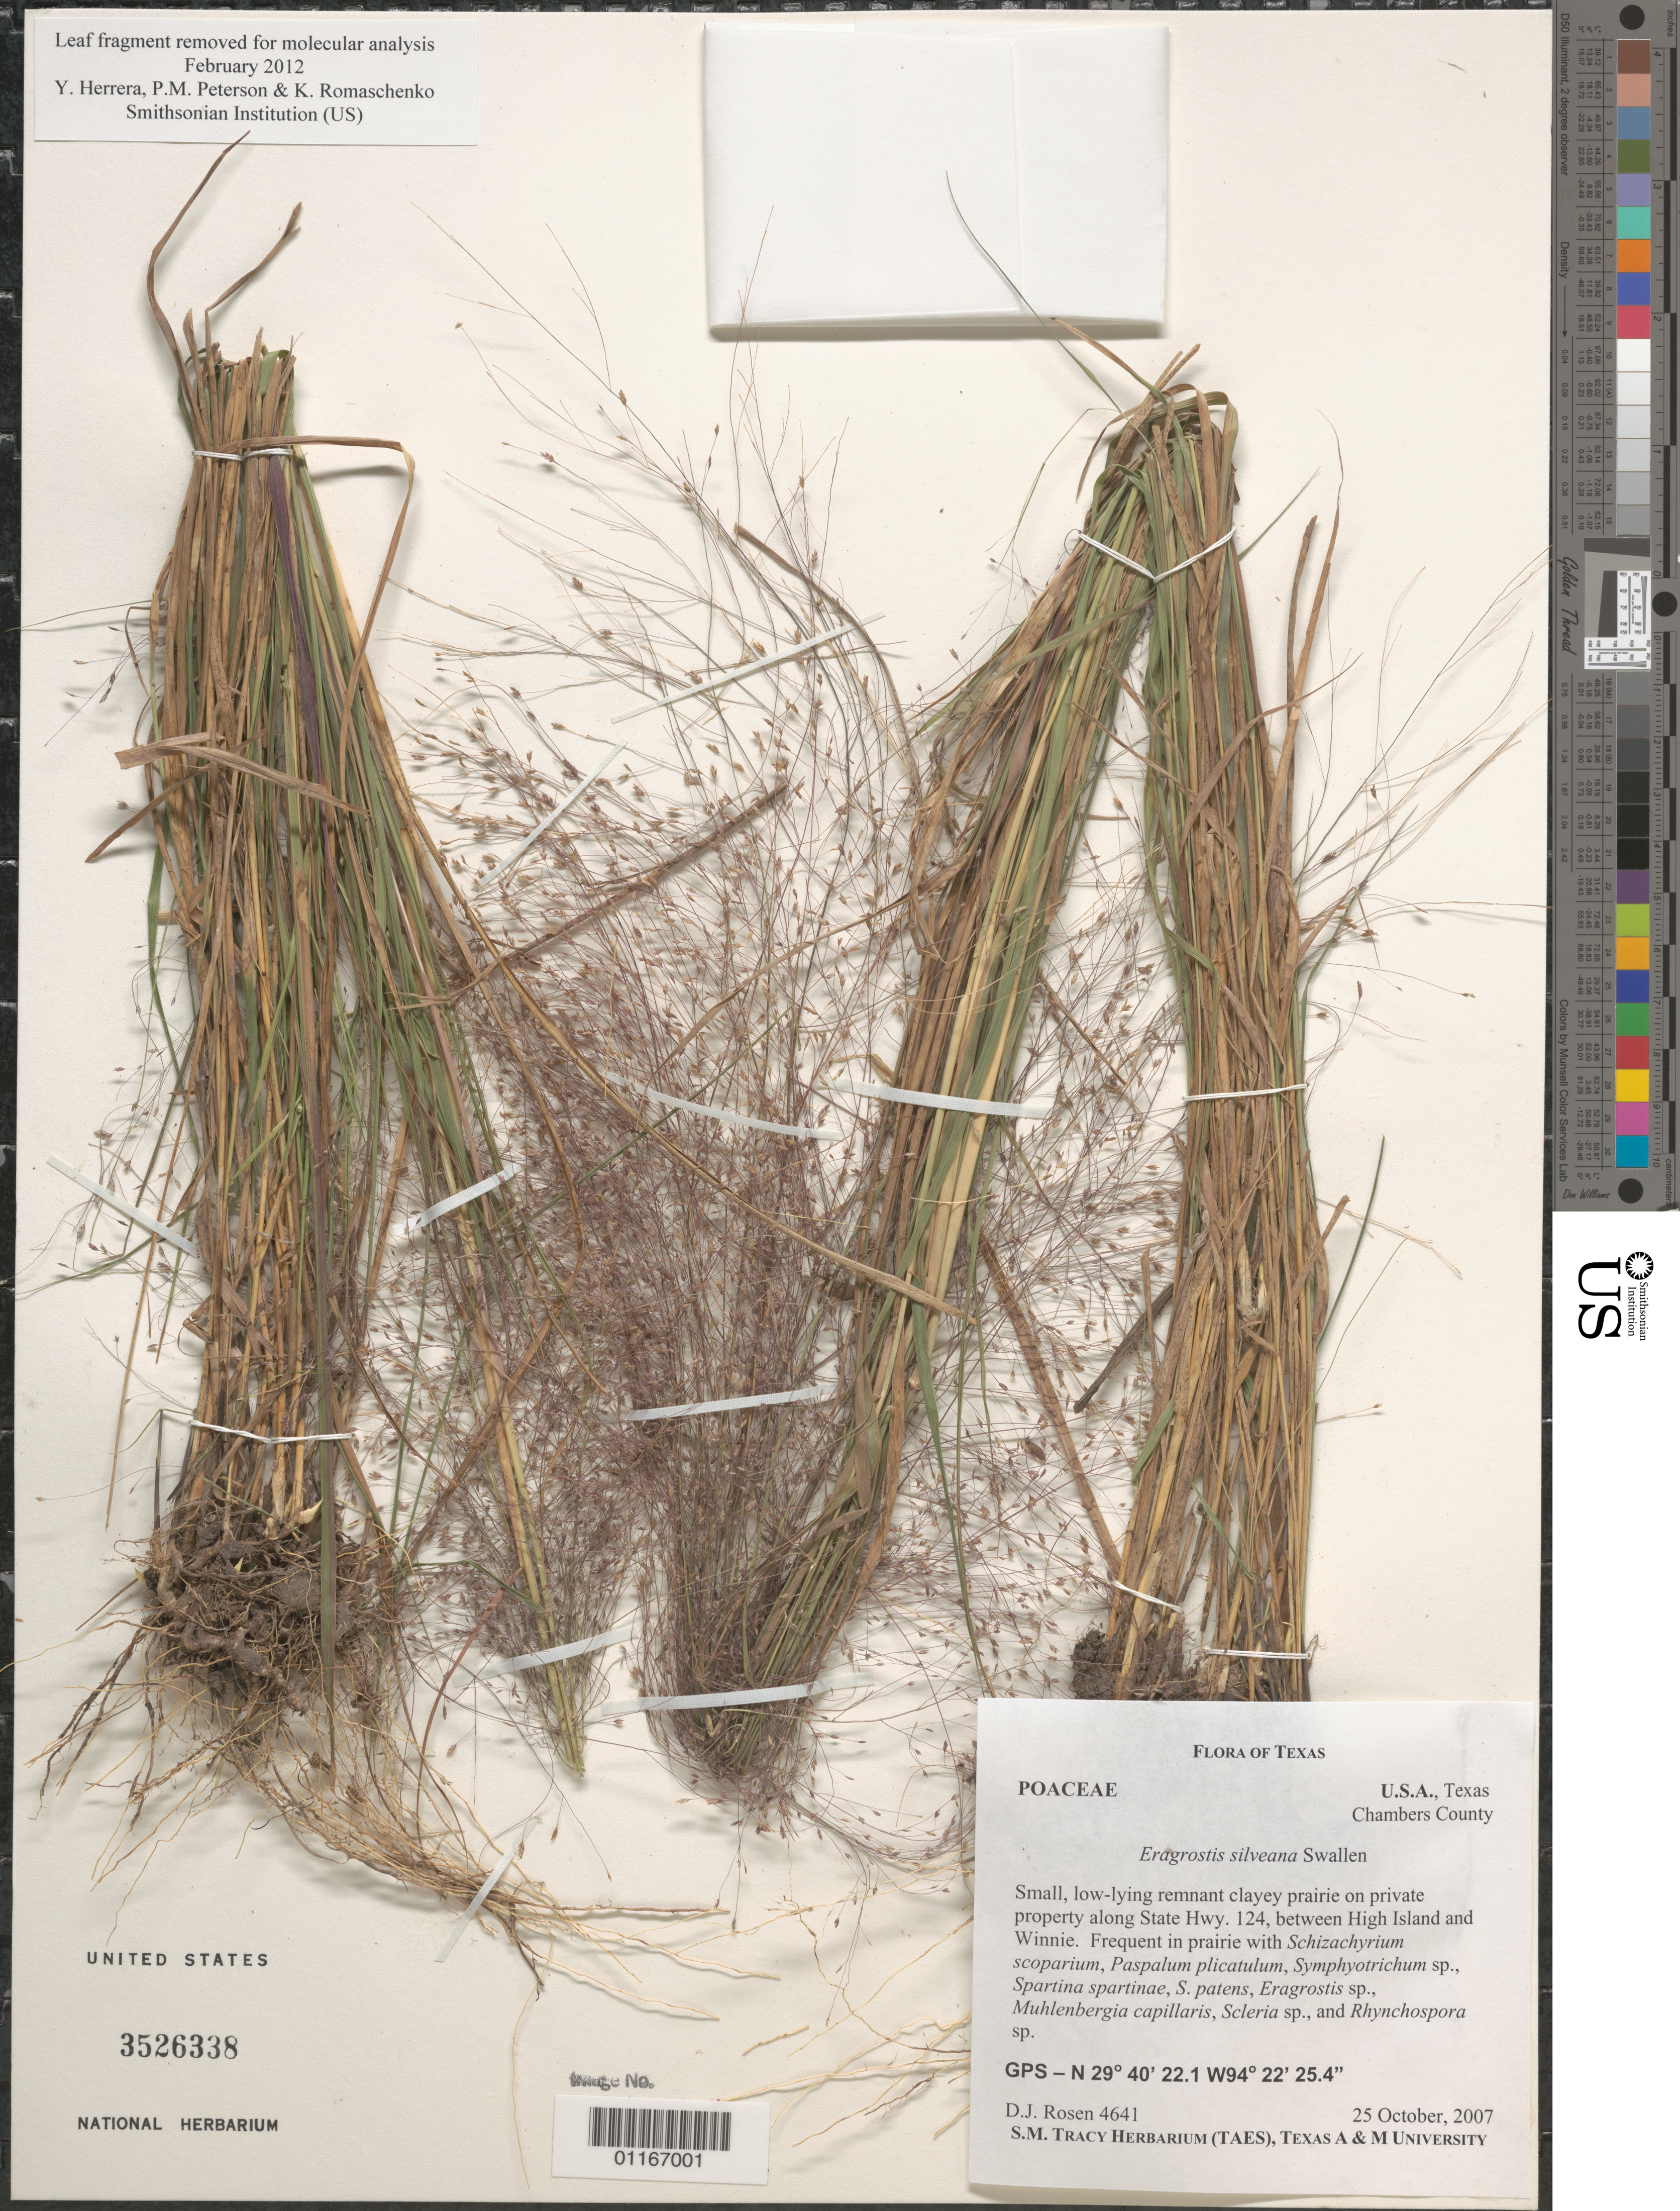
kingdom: Plantae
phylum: Tracheophyta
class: Liliopsida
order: Poales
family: Poaceae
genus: Eragrostis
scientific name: Eragrostis silveana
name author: Swallen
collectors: D. J. Rosen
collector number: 4641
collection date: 2007-10-25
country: United States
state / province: Texas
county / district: Chambers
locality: Small, low lying remnant clayey prairie on private property along State Highway 124 between High Island and Winnie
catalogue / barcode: US 3526338